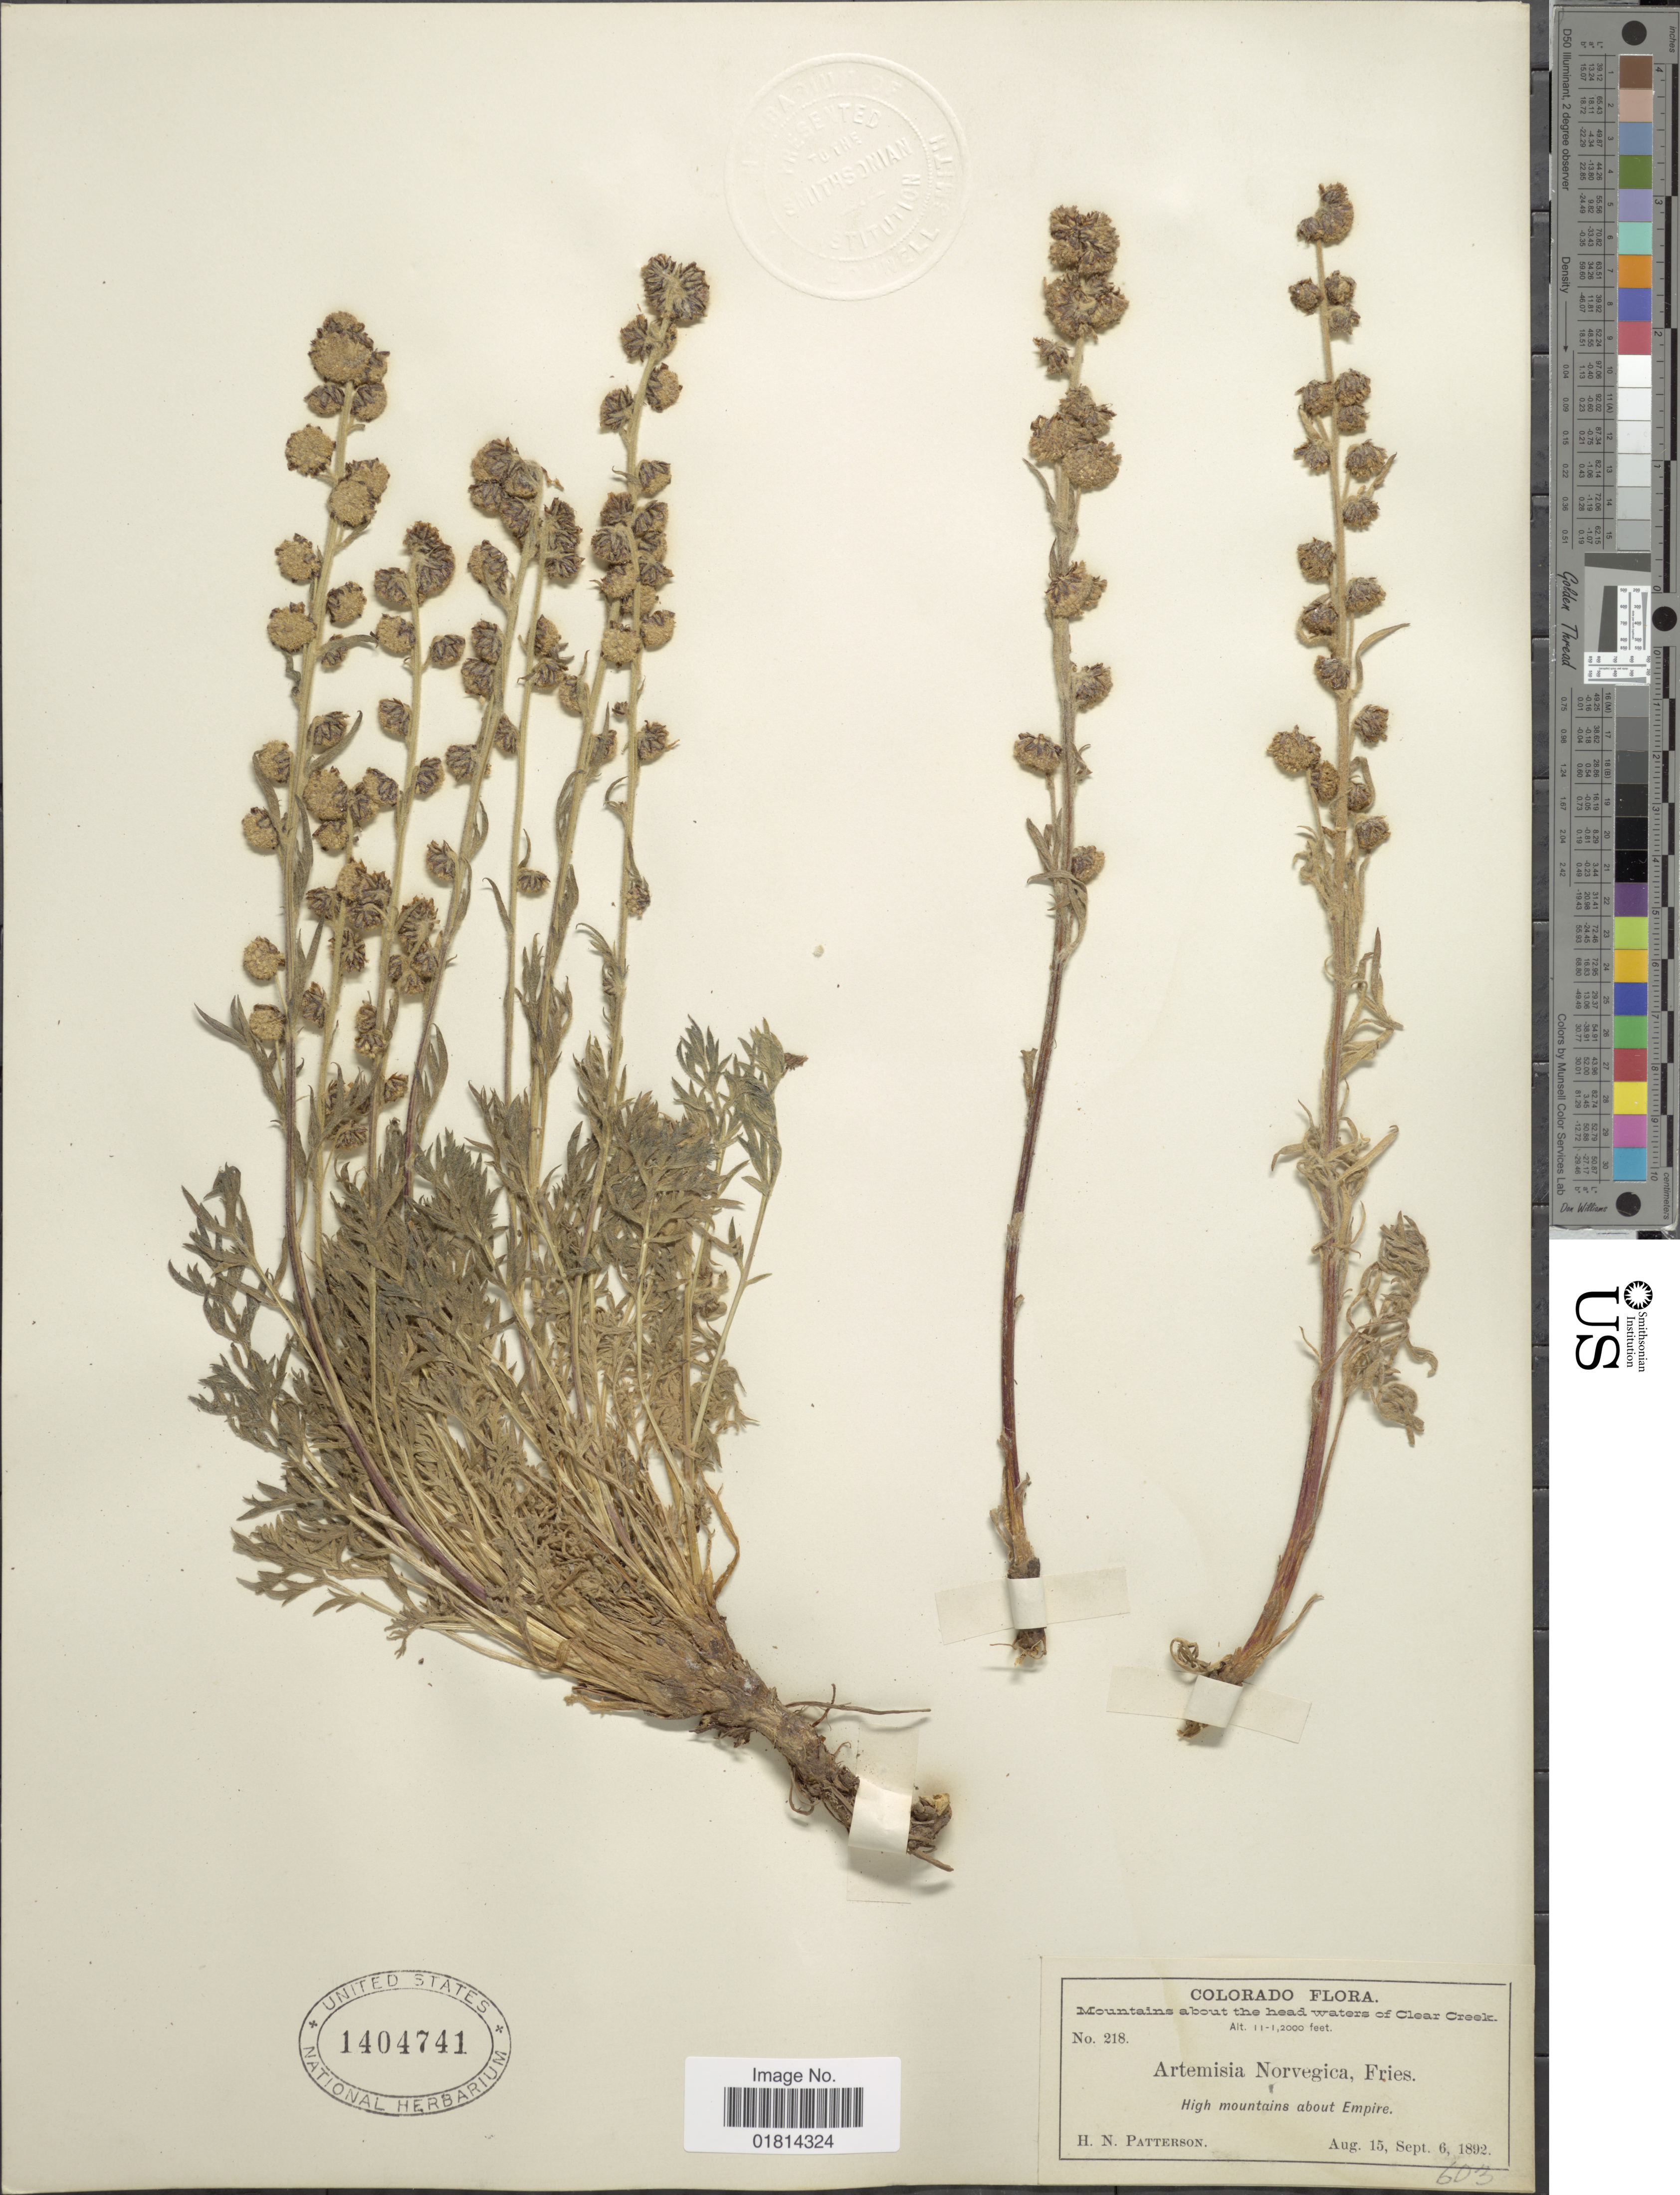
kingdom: Plantae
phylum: Tracheophyta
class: Magnoliopsida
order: Asterales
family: Asteraceae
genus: Artemisia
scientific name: Artemisia arctica subsp. saxicola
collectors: H. N. Patterson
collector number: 218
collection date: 1892-08-15/1892-09-06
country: United States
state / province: Colorado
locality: Mountains about the head waters of Clear Creek. High mountains about Empire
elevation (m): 3353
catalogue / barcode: US 1404741